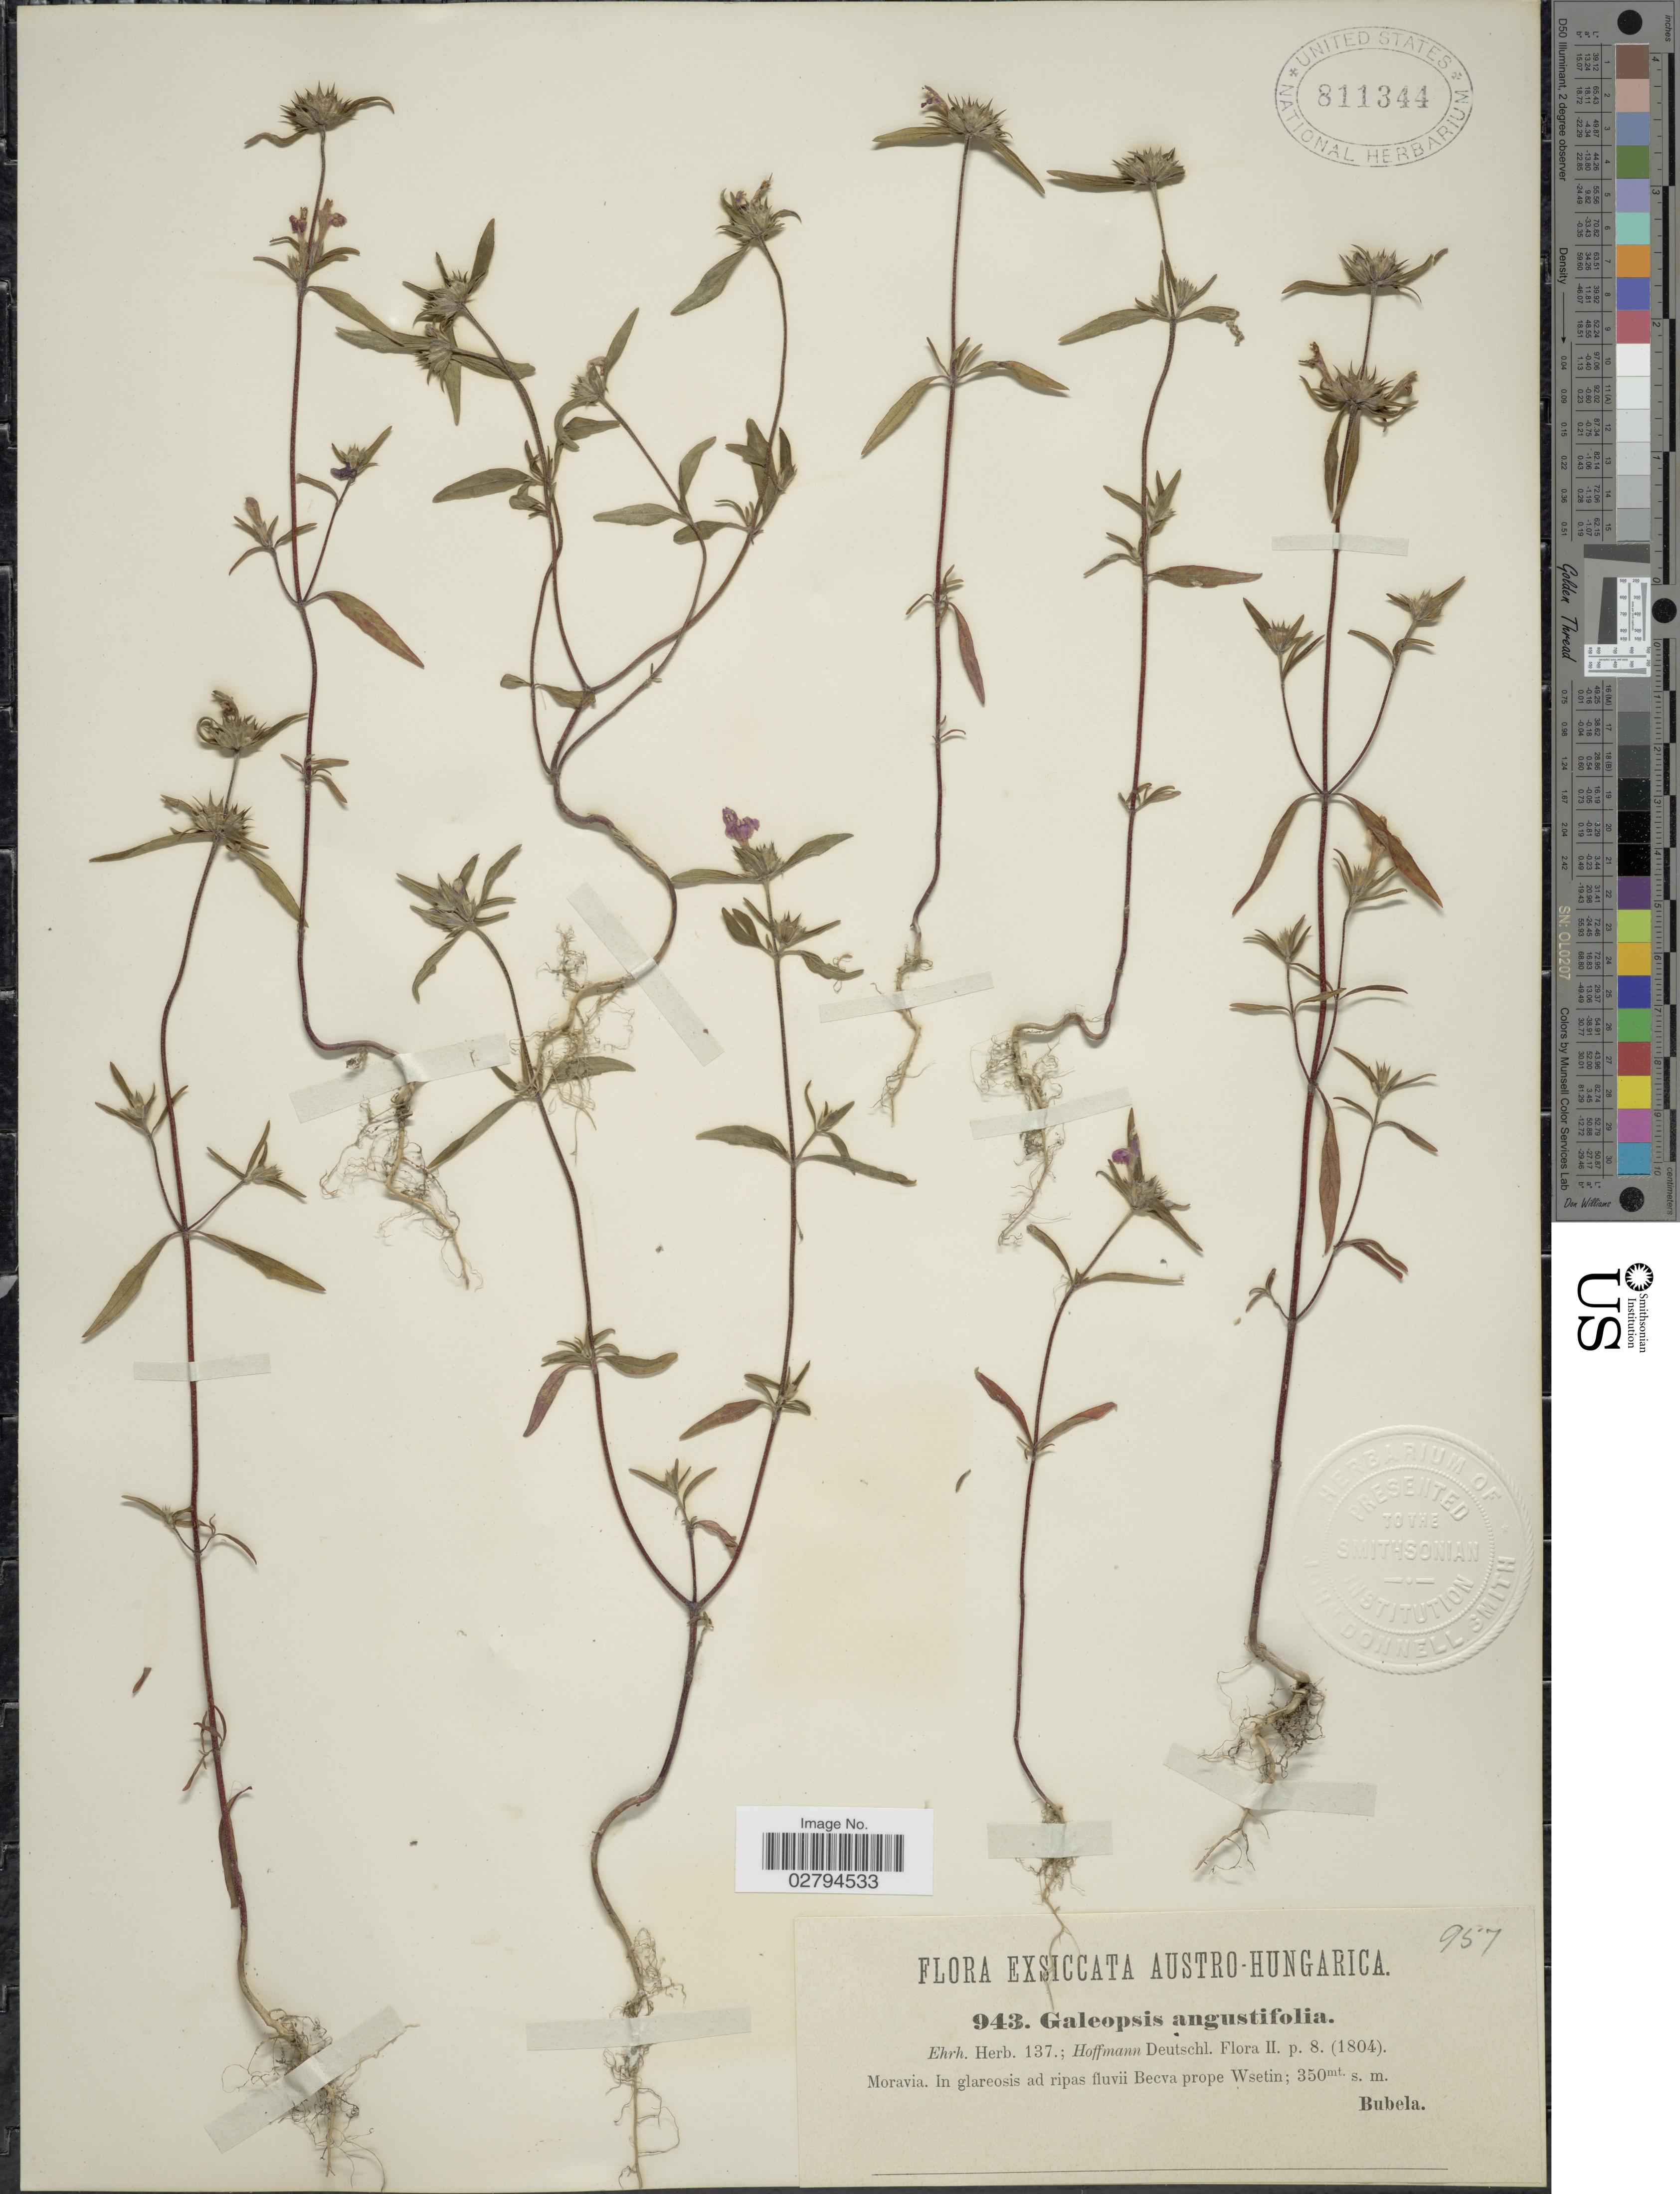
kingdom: Plantae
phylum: Tracheophyta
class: Magnoliopsida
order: Lamiales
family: Lamiaceae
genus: Galeopsis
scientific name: Galeopsis angustifolia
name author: Ehrh. ex Hoffm.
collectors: Bubela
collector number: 943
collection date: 1804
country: Czechia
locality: Austro-Hungarica. Moravia. In glareosis ad ripas fluvii Becva prope. Wsetin.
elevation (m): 350